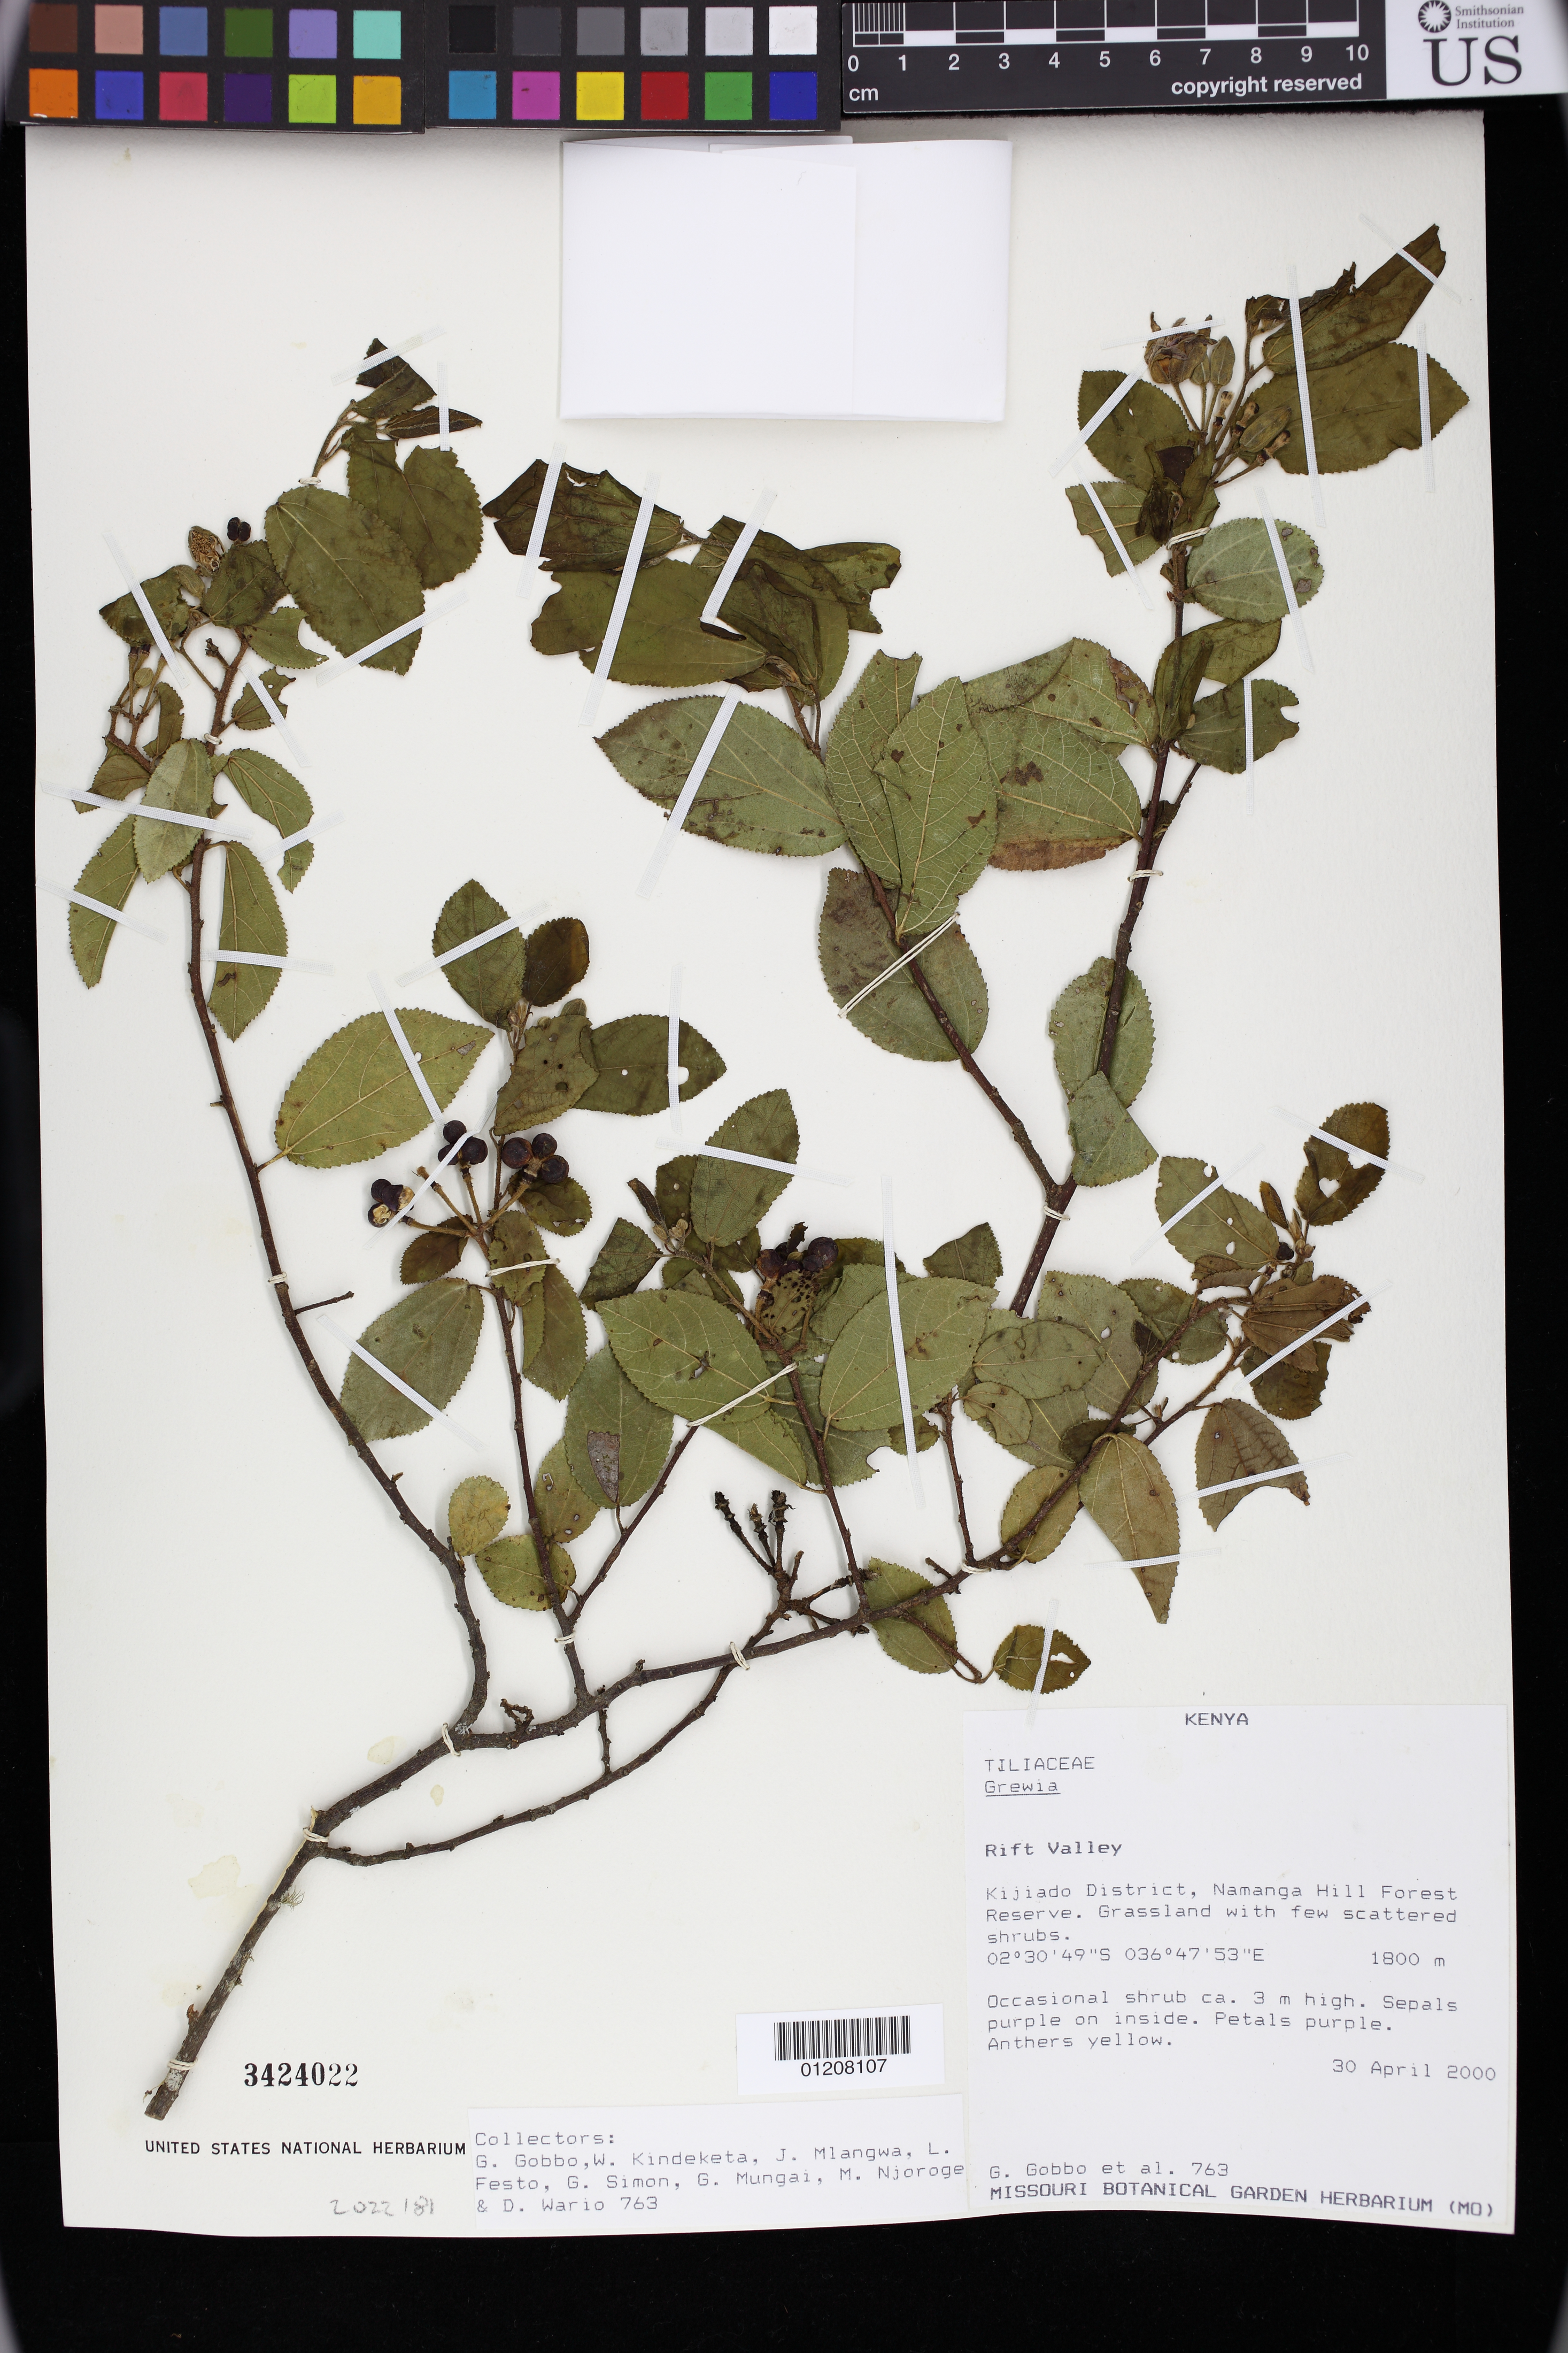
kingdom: Plantae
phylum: Tracheophyta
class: Magnoliopsida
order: Malvales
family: Malvaceae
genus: Grewia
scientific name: Grewia sp.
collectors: G. Gobbo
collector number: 763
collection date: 2000-04-30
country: Kenya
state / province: Kajiado (?)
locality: Kijiado District, Namanga Hill Forest Reserve. Grassland with few scattered shrubs.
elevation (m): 1800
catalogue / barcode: US 3424022